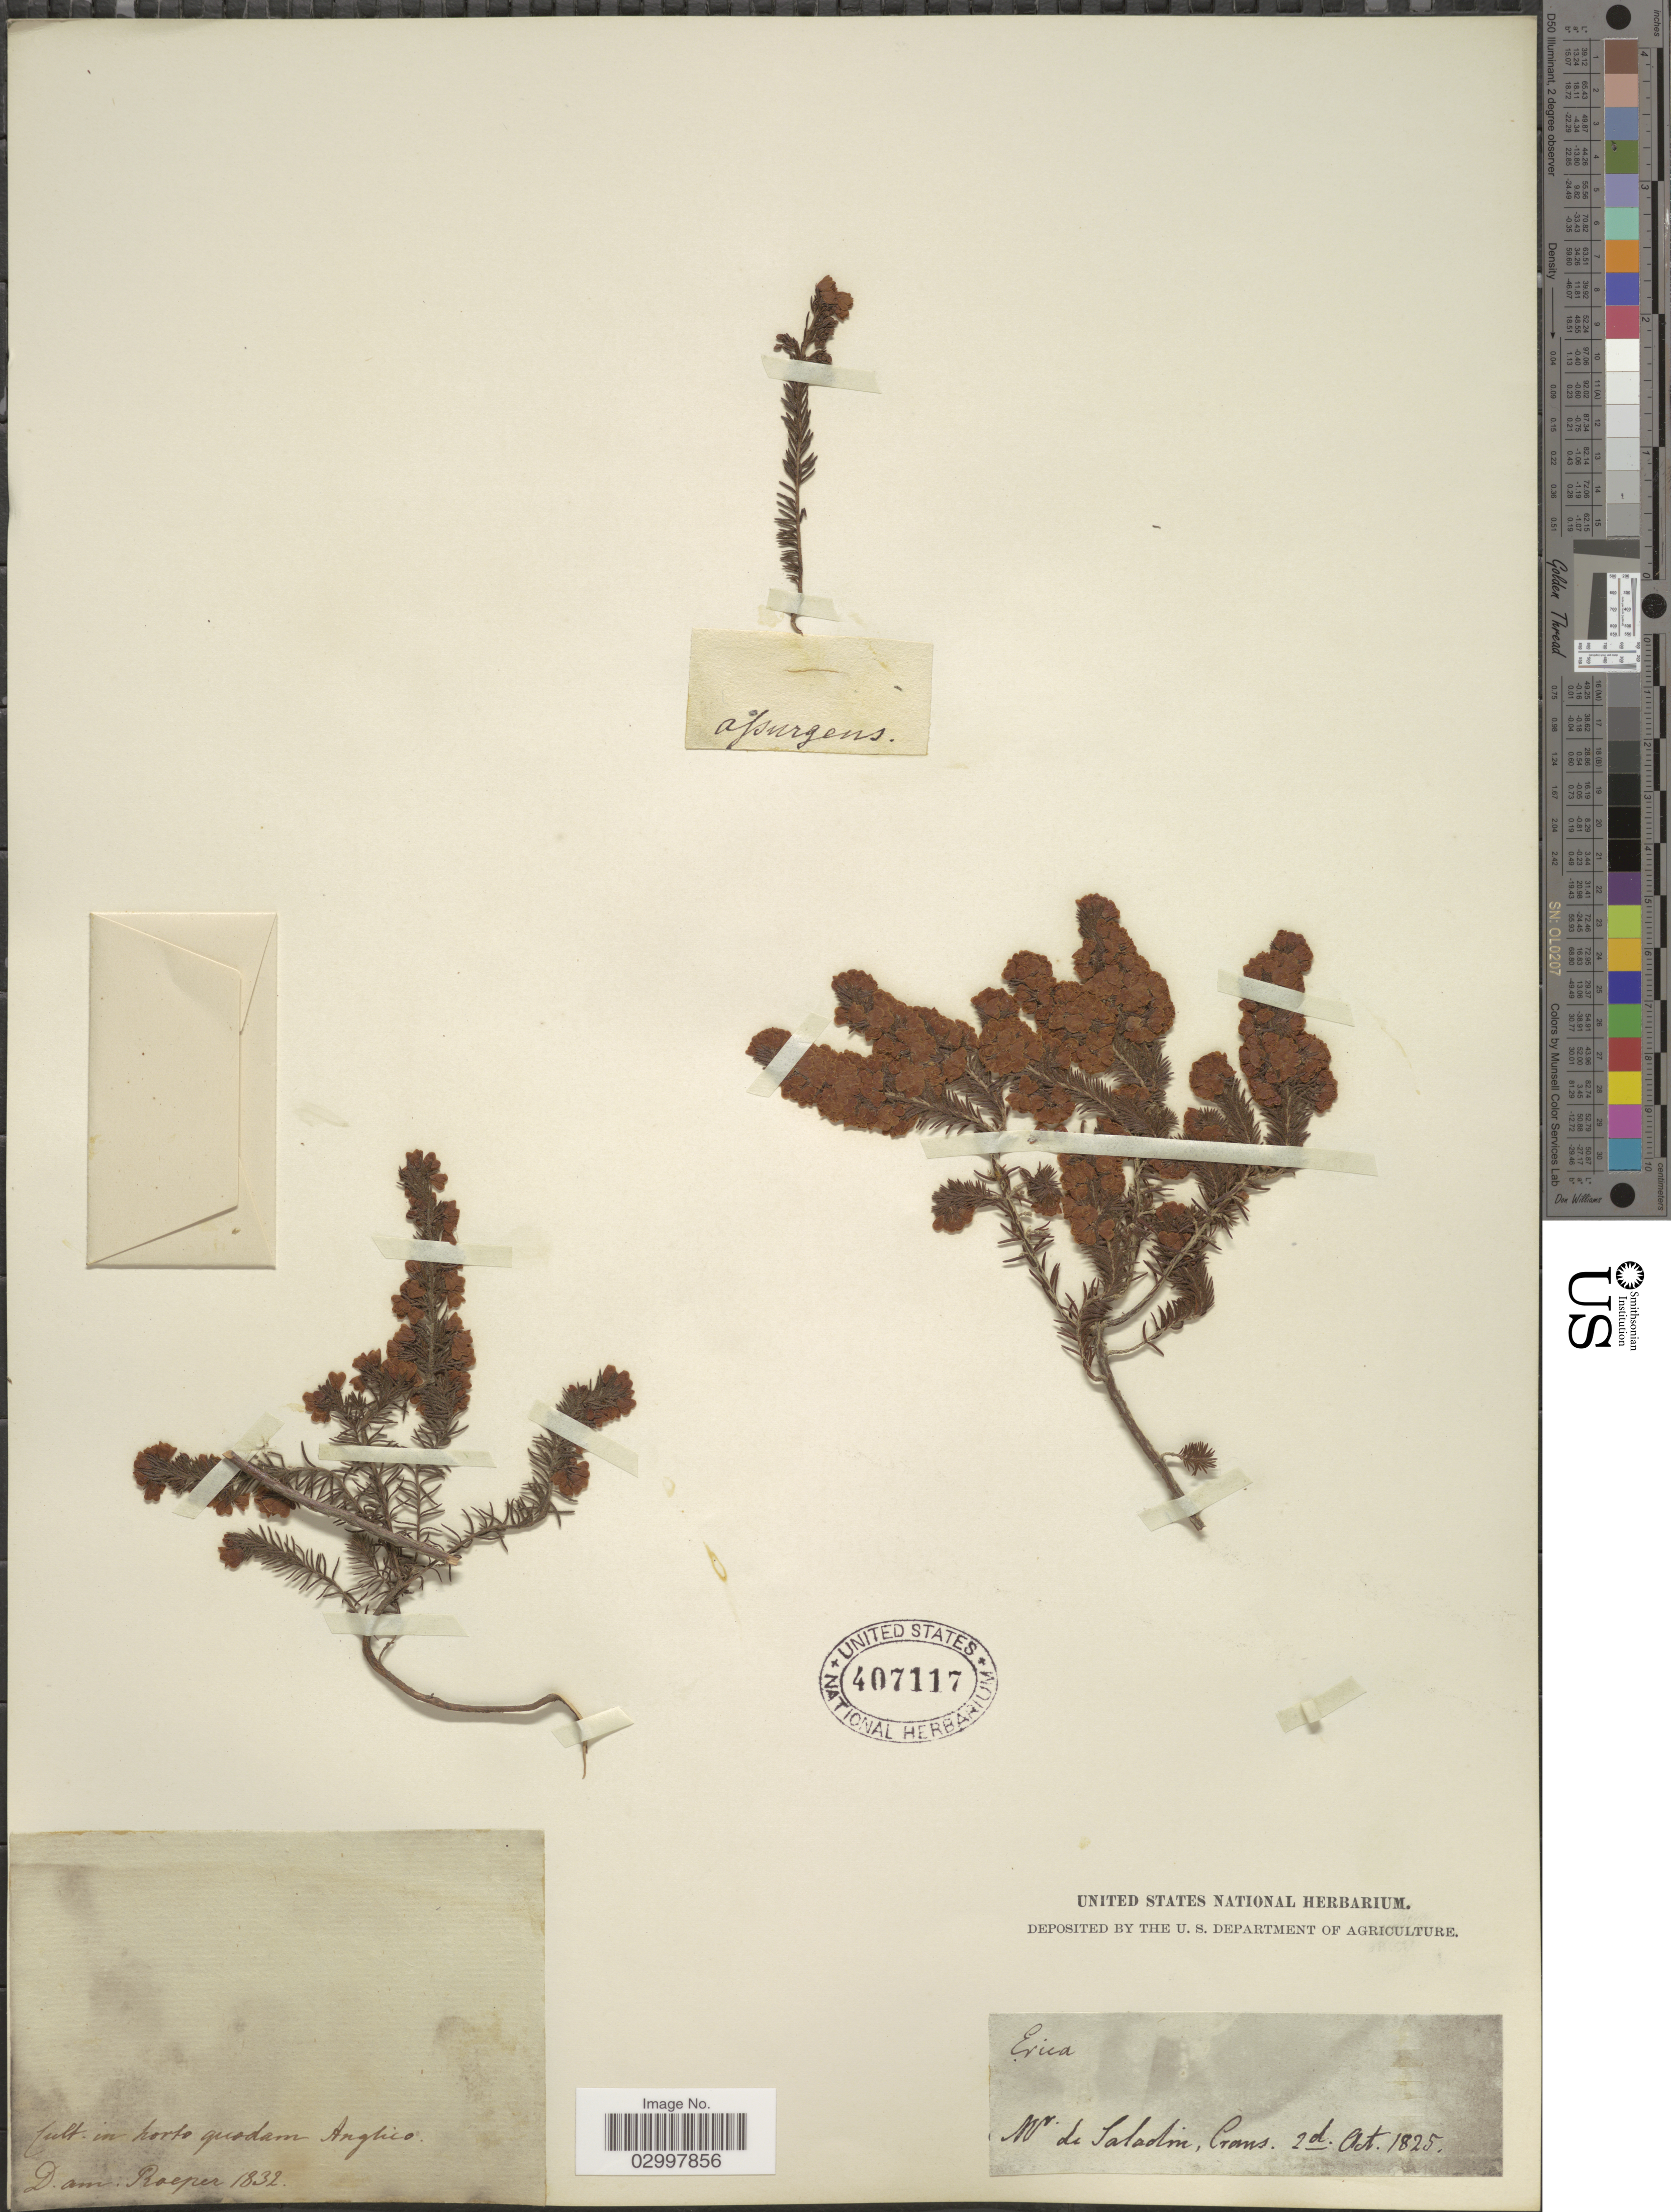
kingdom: Plantae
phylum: Tracheophyta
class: Magnoliopsida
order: Ericales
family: Ericaceae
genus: Erica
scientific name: Erica sp.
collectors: D. Roeper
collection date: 1832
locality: Horto quodam Anglico.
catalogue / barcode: US 407117